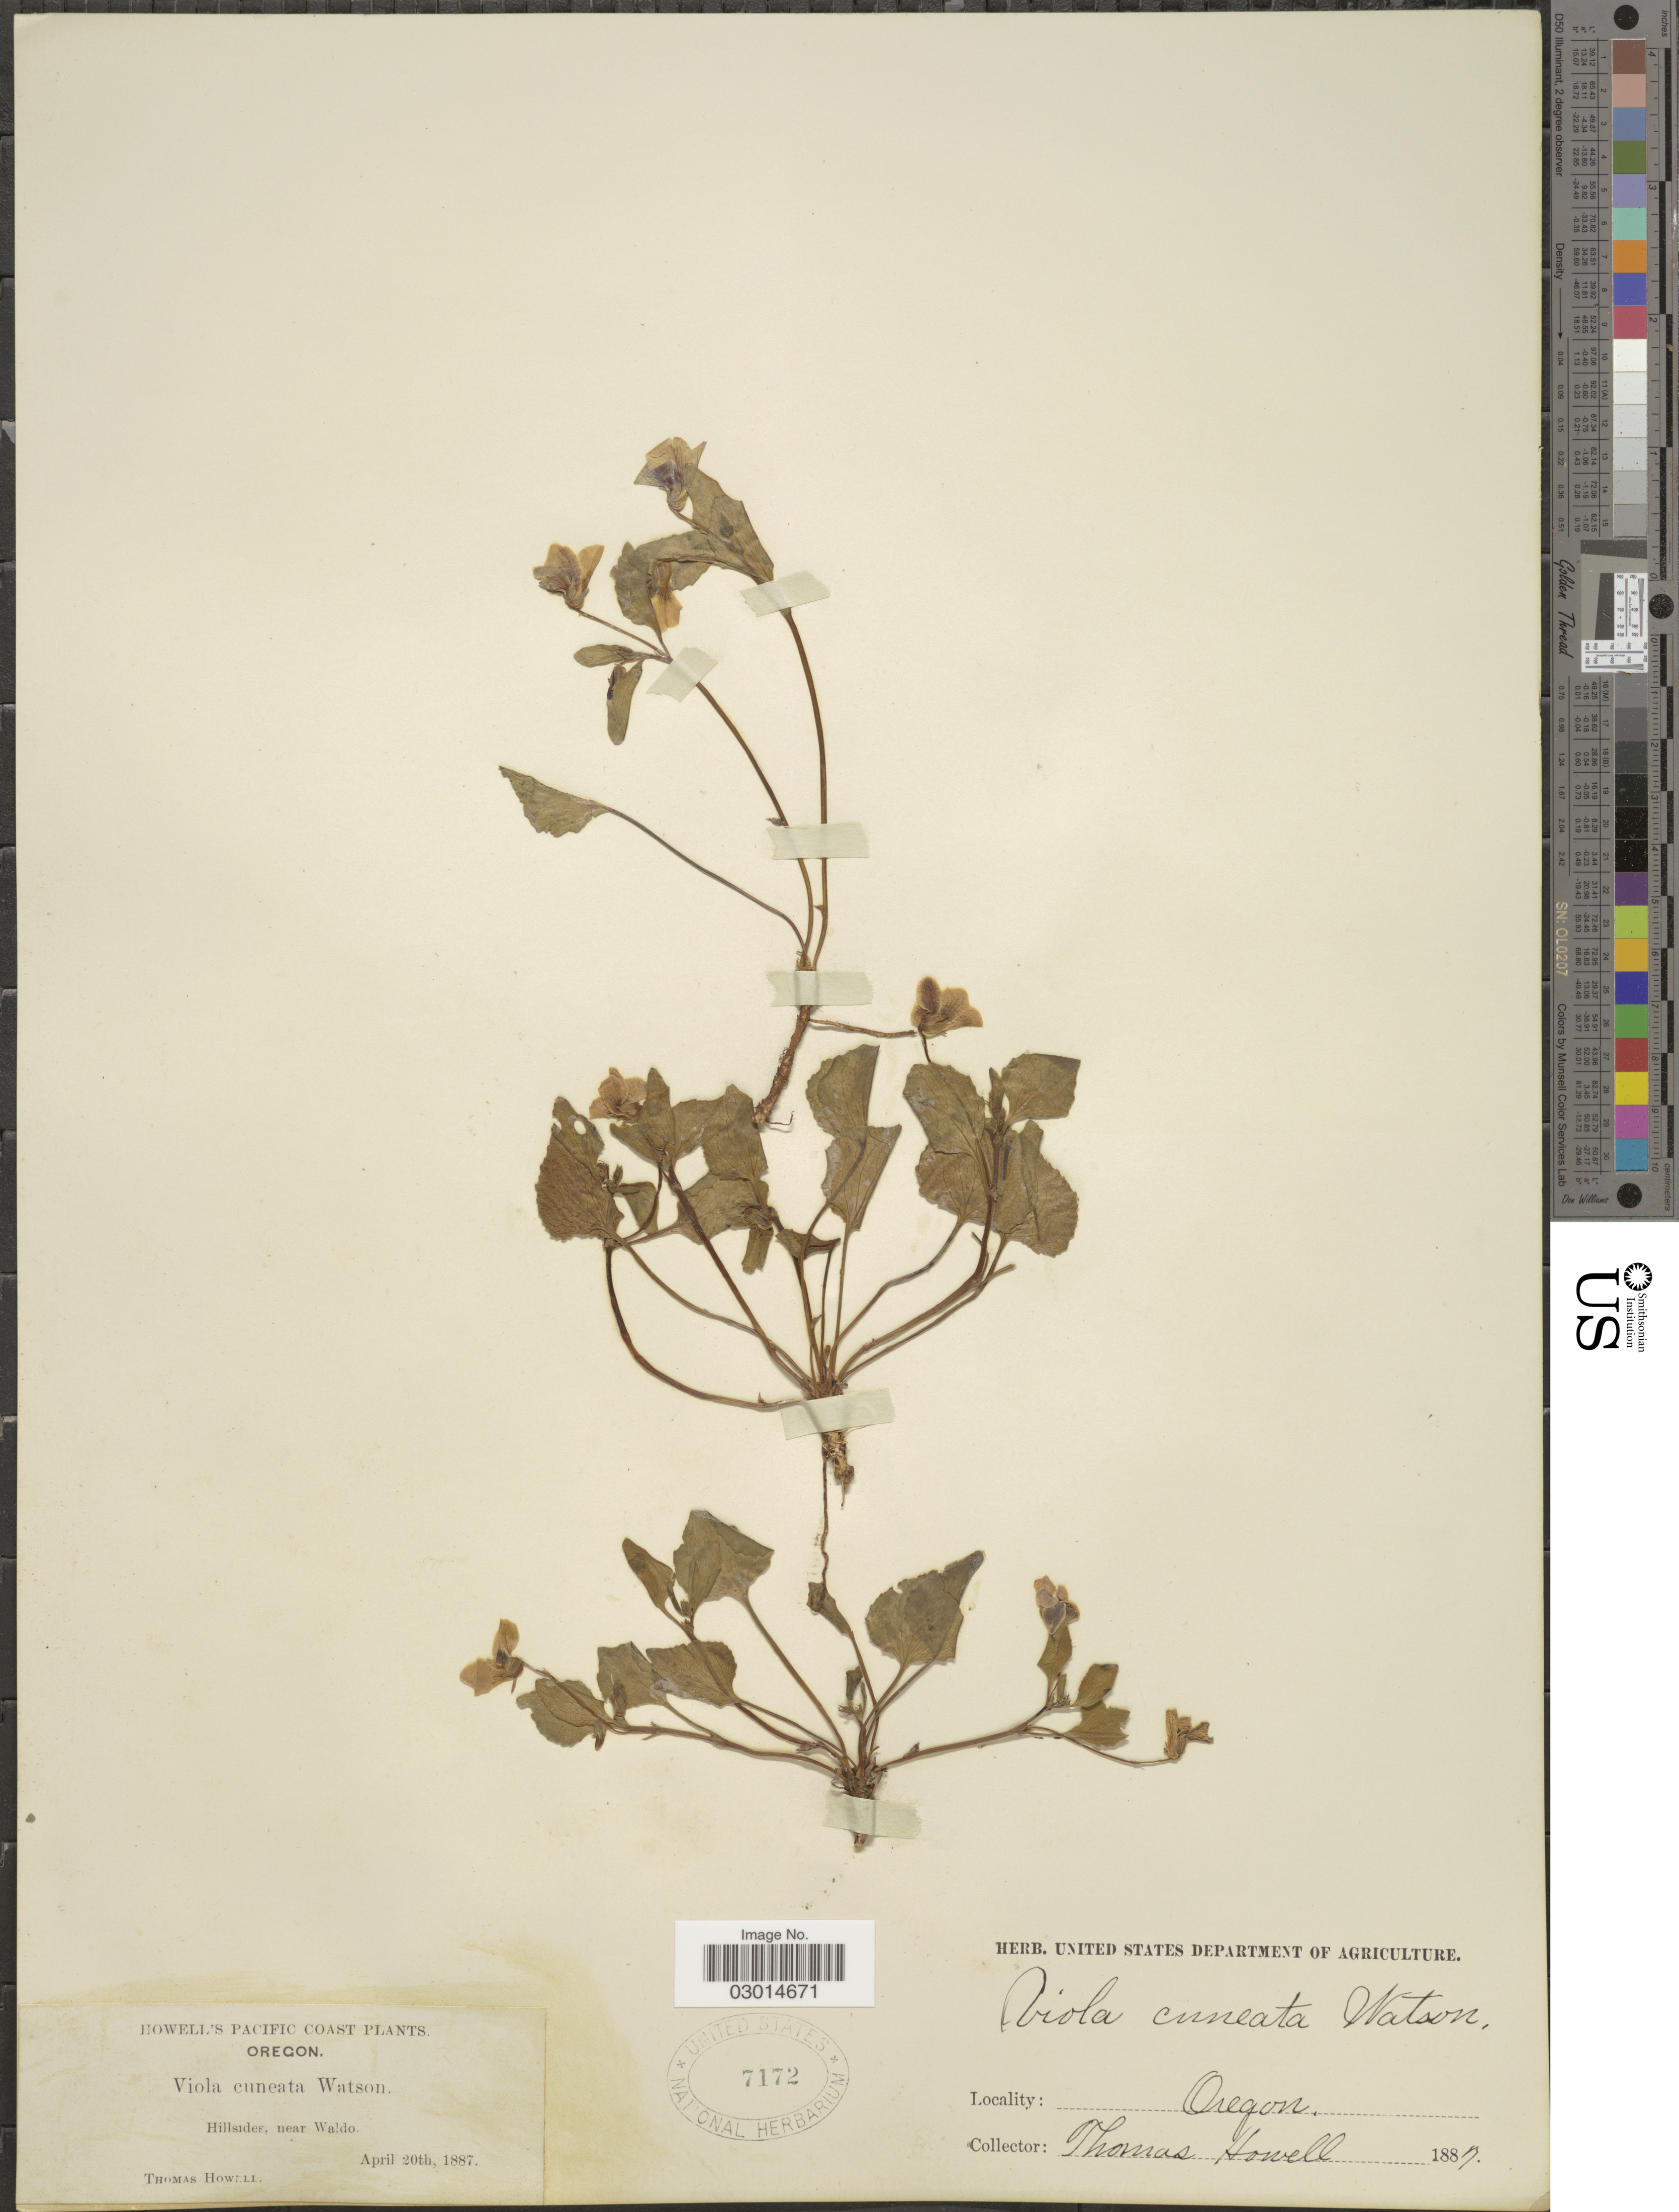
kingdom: Plantae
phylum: Tracheophyta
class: Magnoliopsida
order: Malpighiales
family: Violaceae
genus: Viola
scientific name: Viola cuneata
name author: S. Watson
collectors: T. Howell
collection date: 1887-04-20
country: United States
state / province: Oregon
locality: Pacific Coast, hillsides, near Waldo.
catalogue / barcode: US 7172